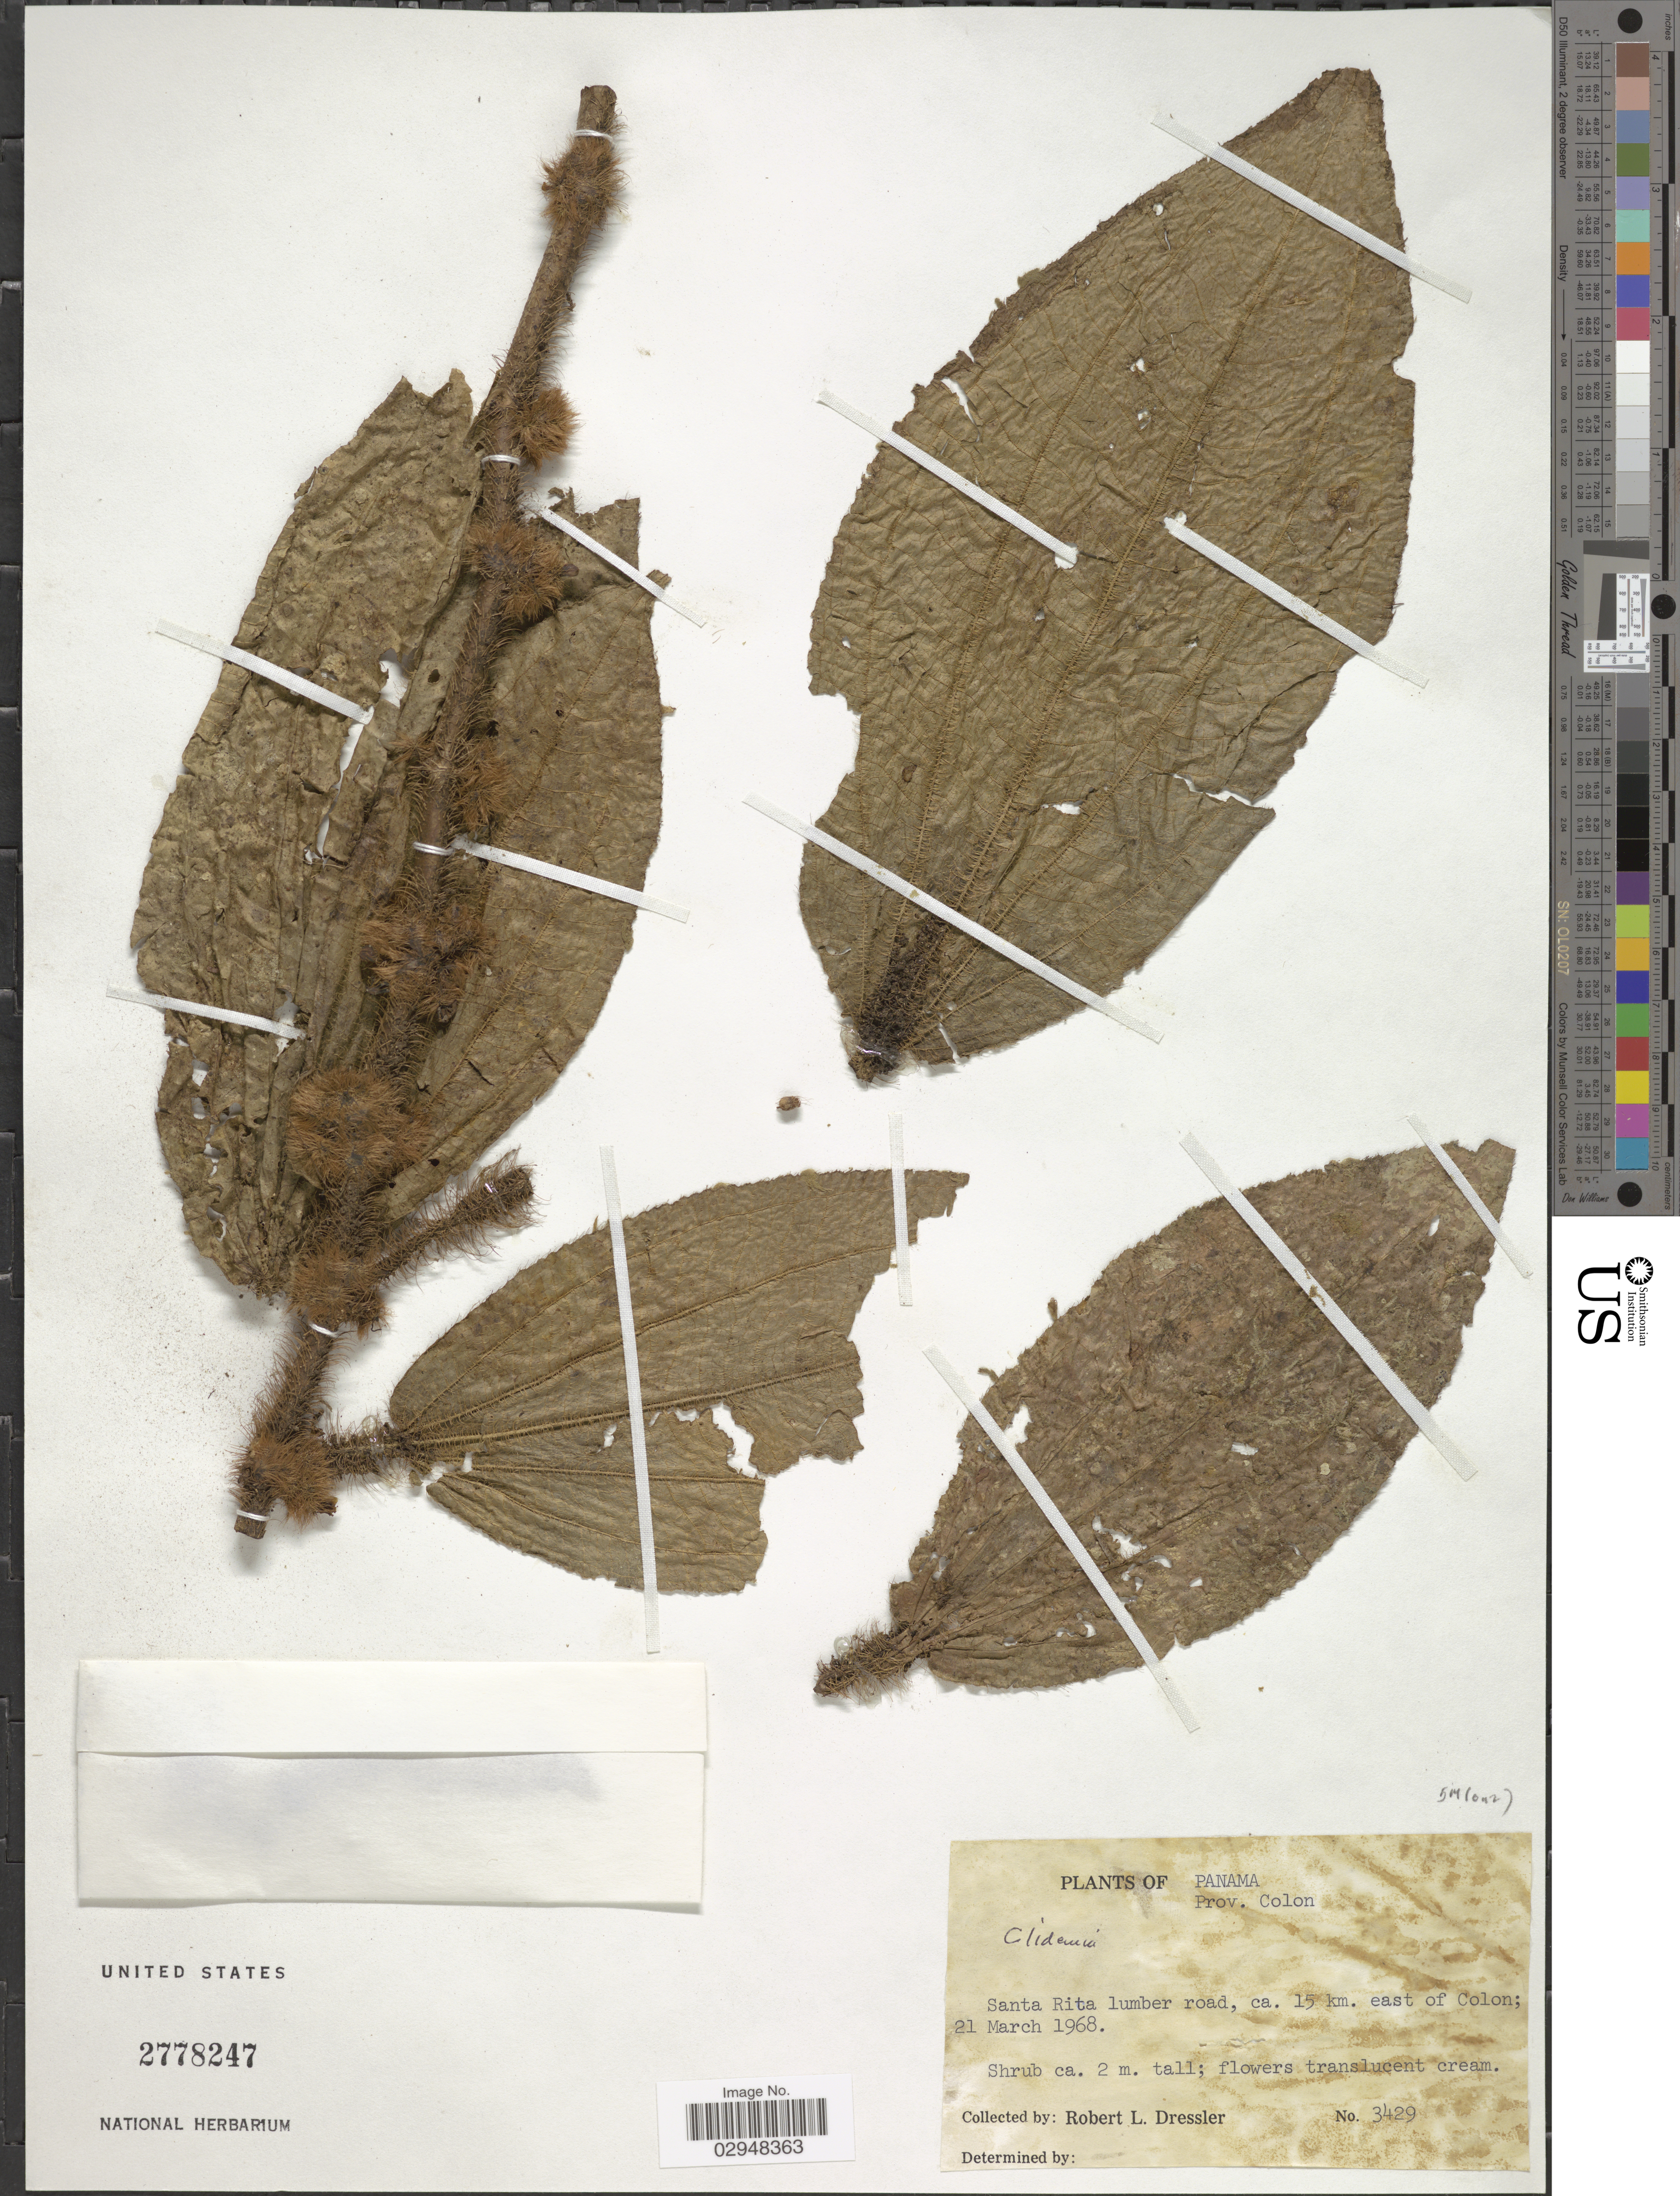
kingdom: Plantae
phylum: Tracheophyta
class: Magnoliopsida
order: Myrtales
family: Melastomataceae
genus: Clidemia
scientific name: Clidemia taurina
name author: Gleason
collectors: R. Dressler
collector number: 3429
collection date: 1968-03-21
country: Panama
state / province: Colón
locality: Santa Rita lumber road, ca. 15 km. east of Colon.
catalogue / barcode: US 2778247